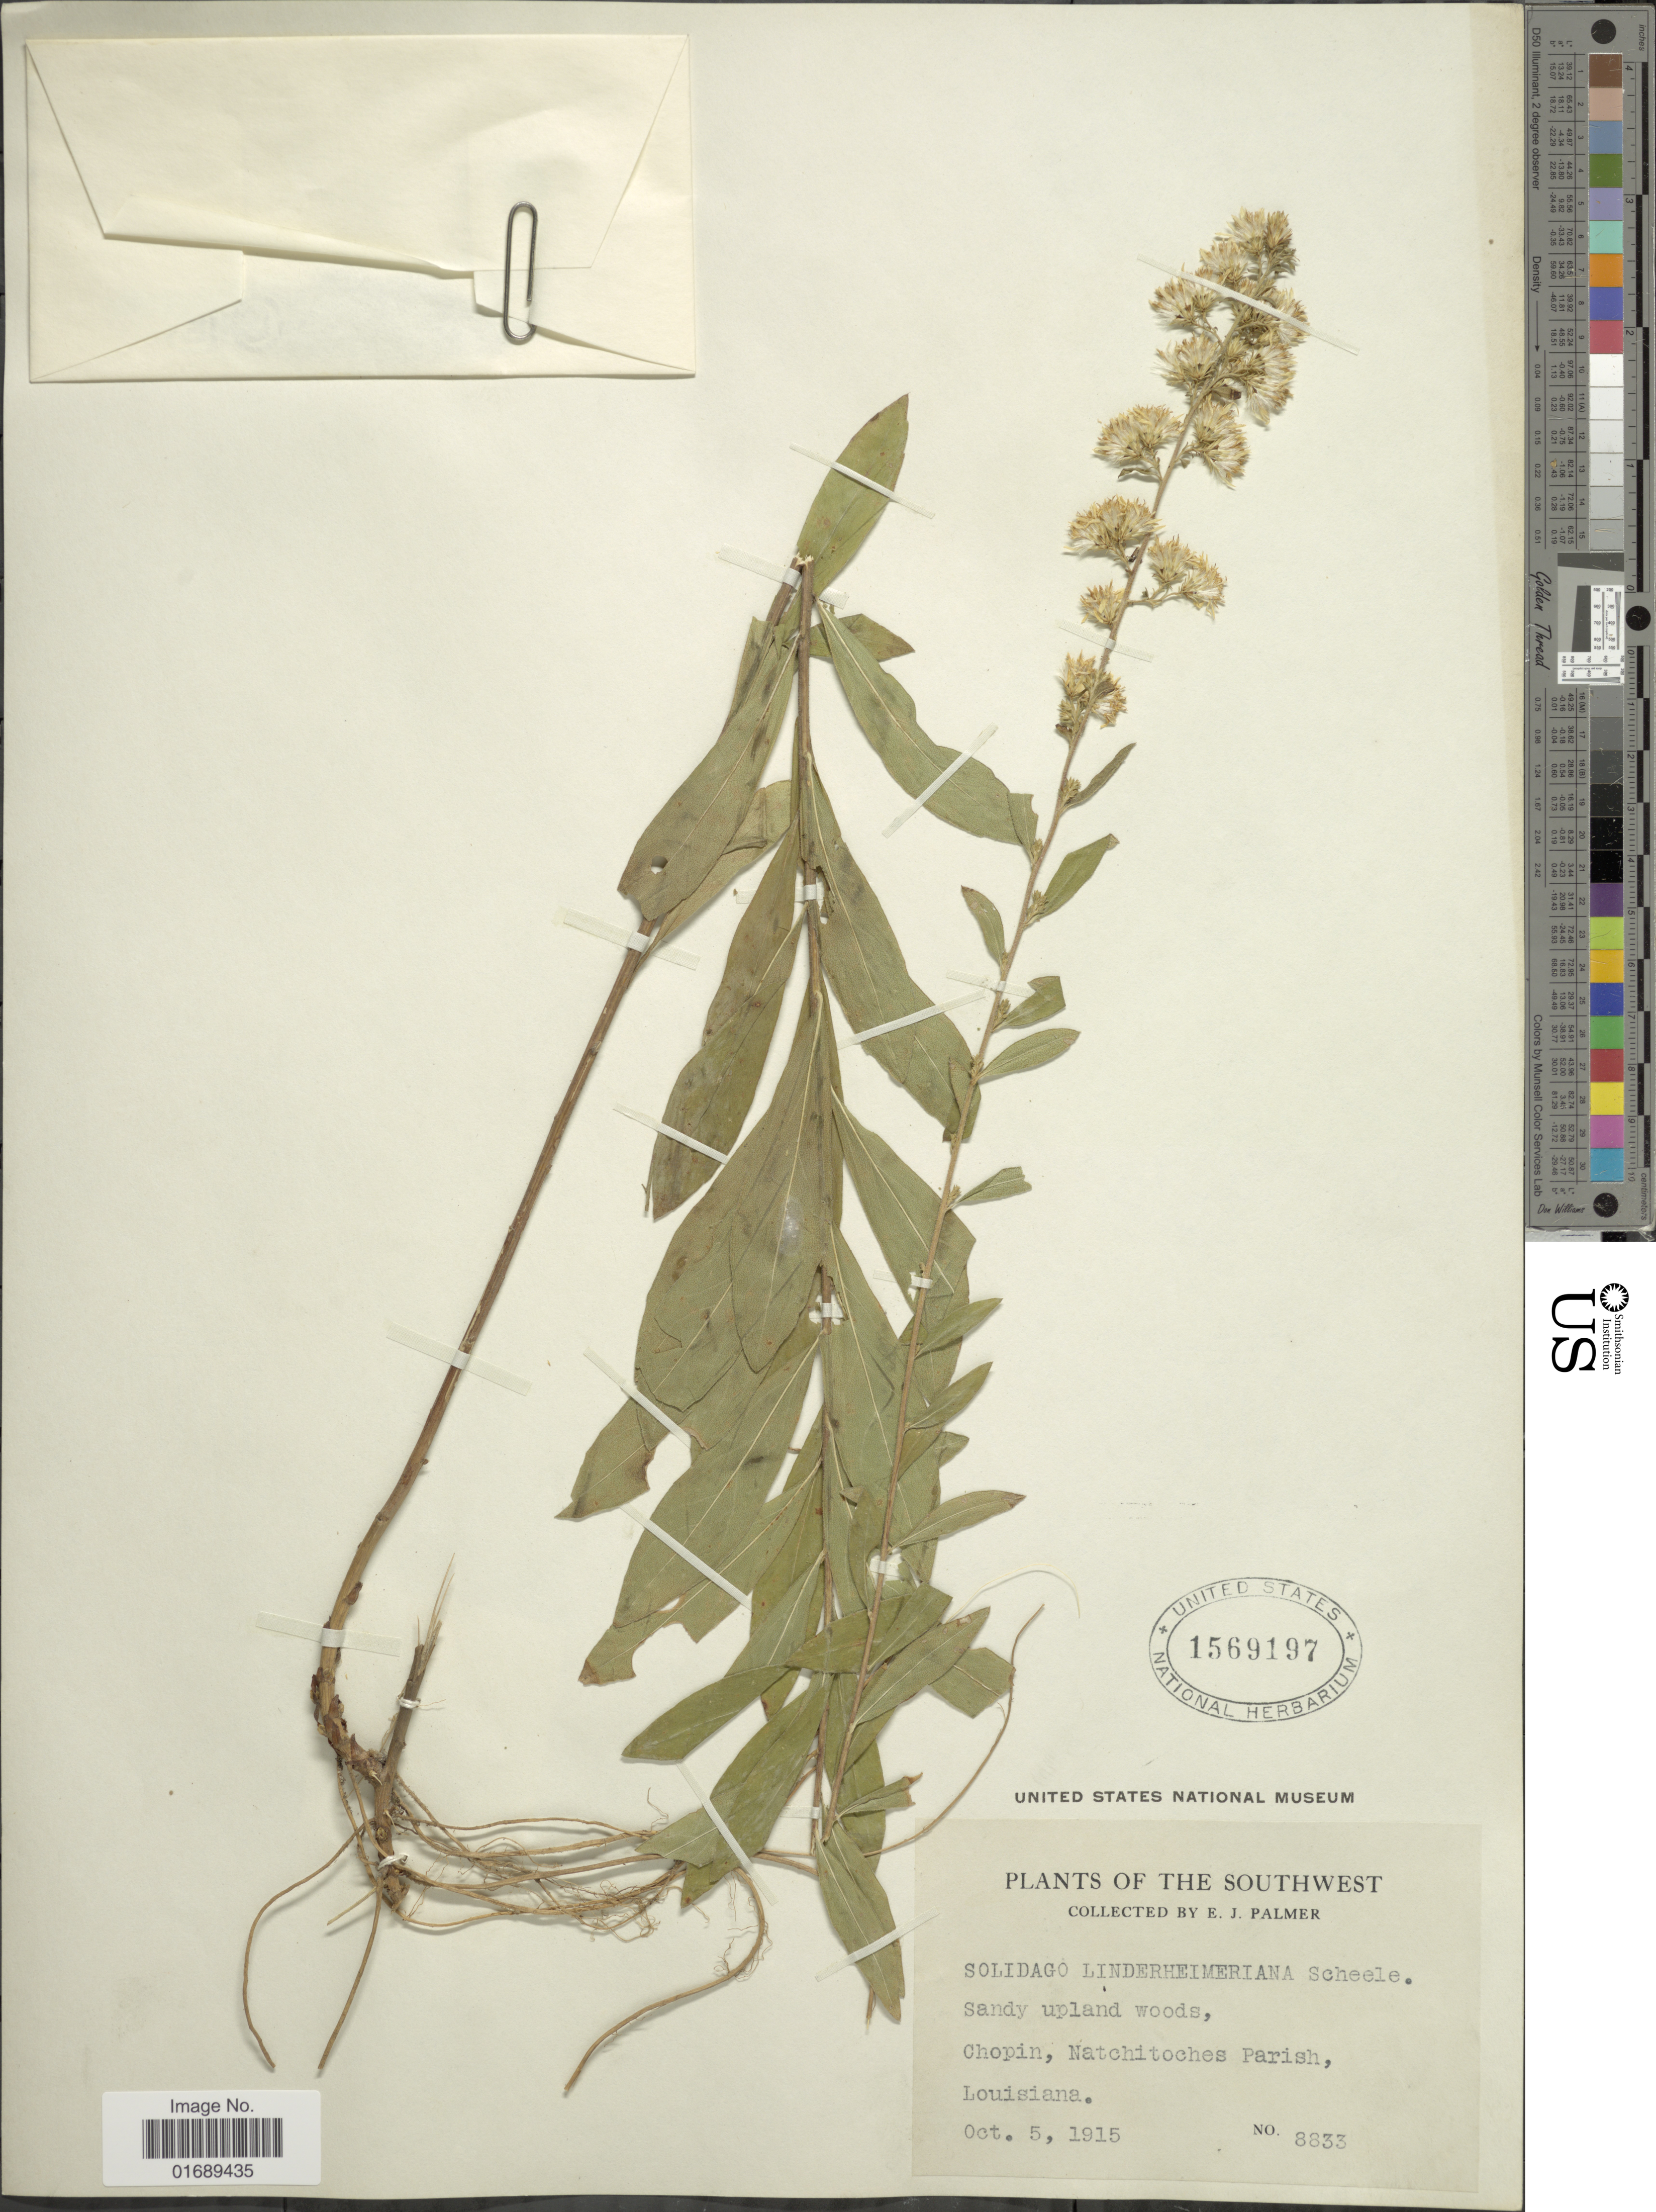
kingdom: Plantae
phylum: Tracheophyta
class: Magnoliopsida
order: Asterales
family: Asteraceae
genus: Solidago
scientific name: Solidago petiolaris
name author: Aiton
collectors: E. J. Palmer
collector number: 8833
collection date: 1915-10-05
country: United States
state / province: Louisiana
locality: The Southwest, Sandy upland, woods, Chopin, Natchitoches Parish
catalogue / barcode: US 1569197